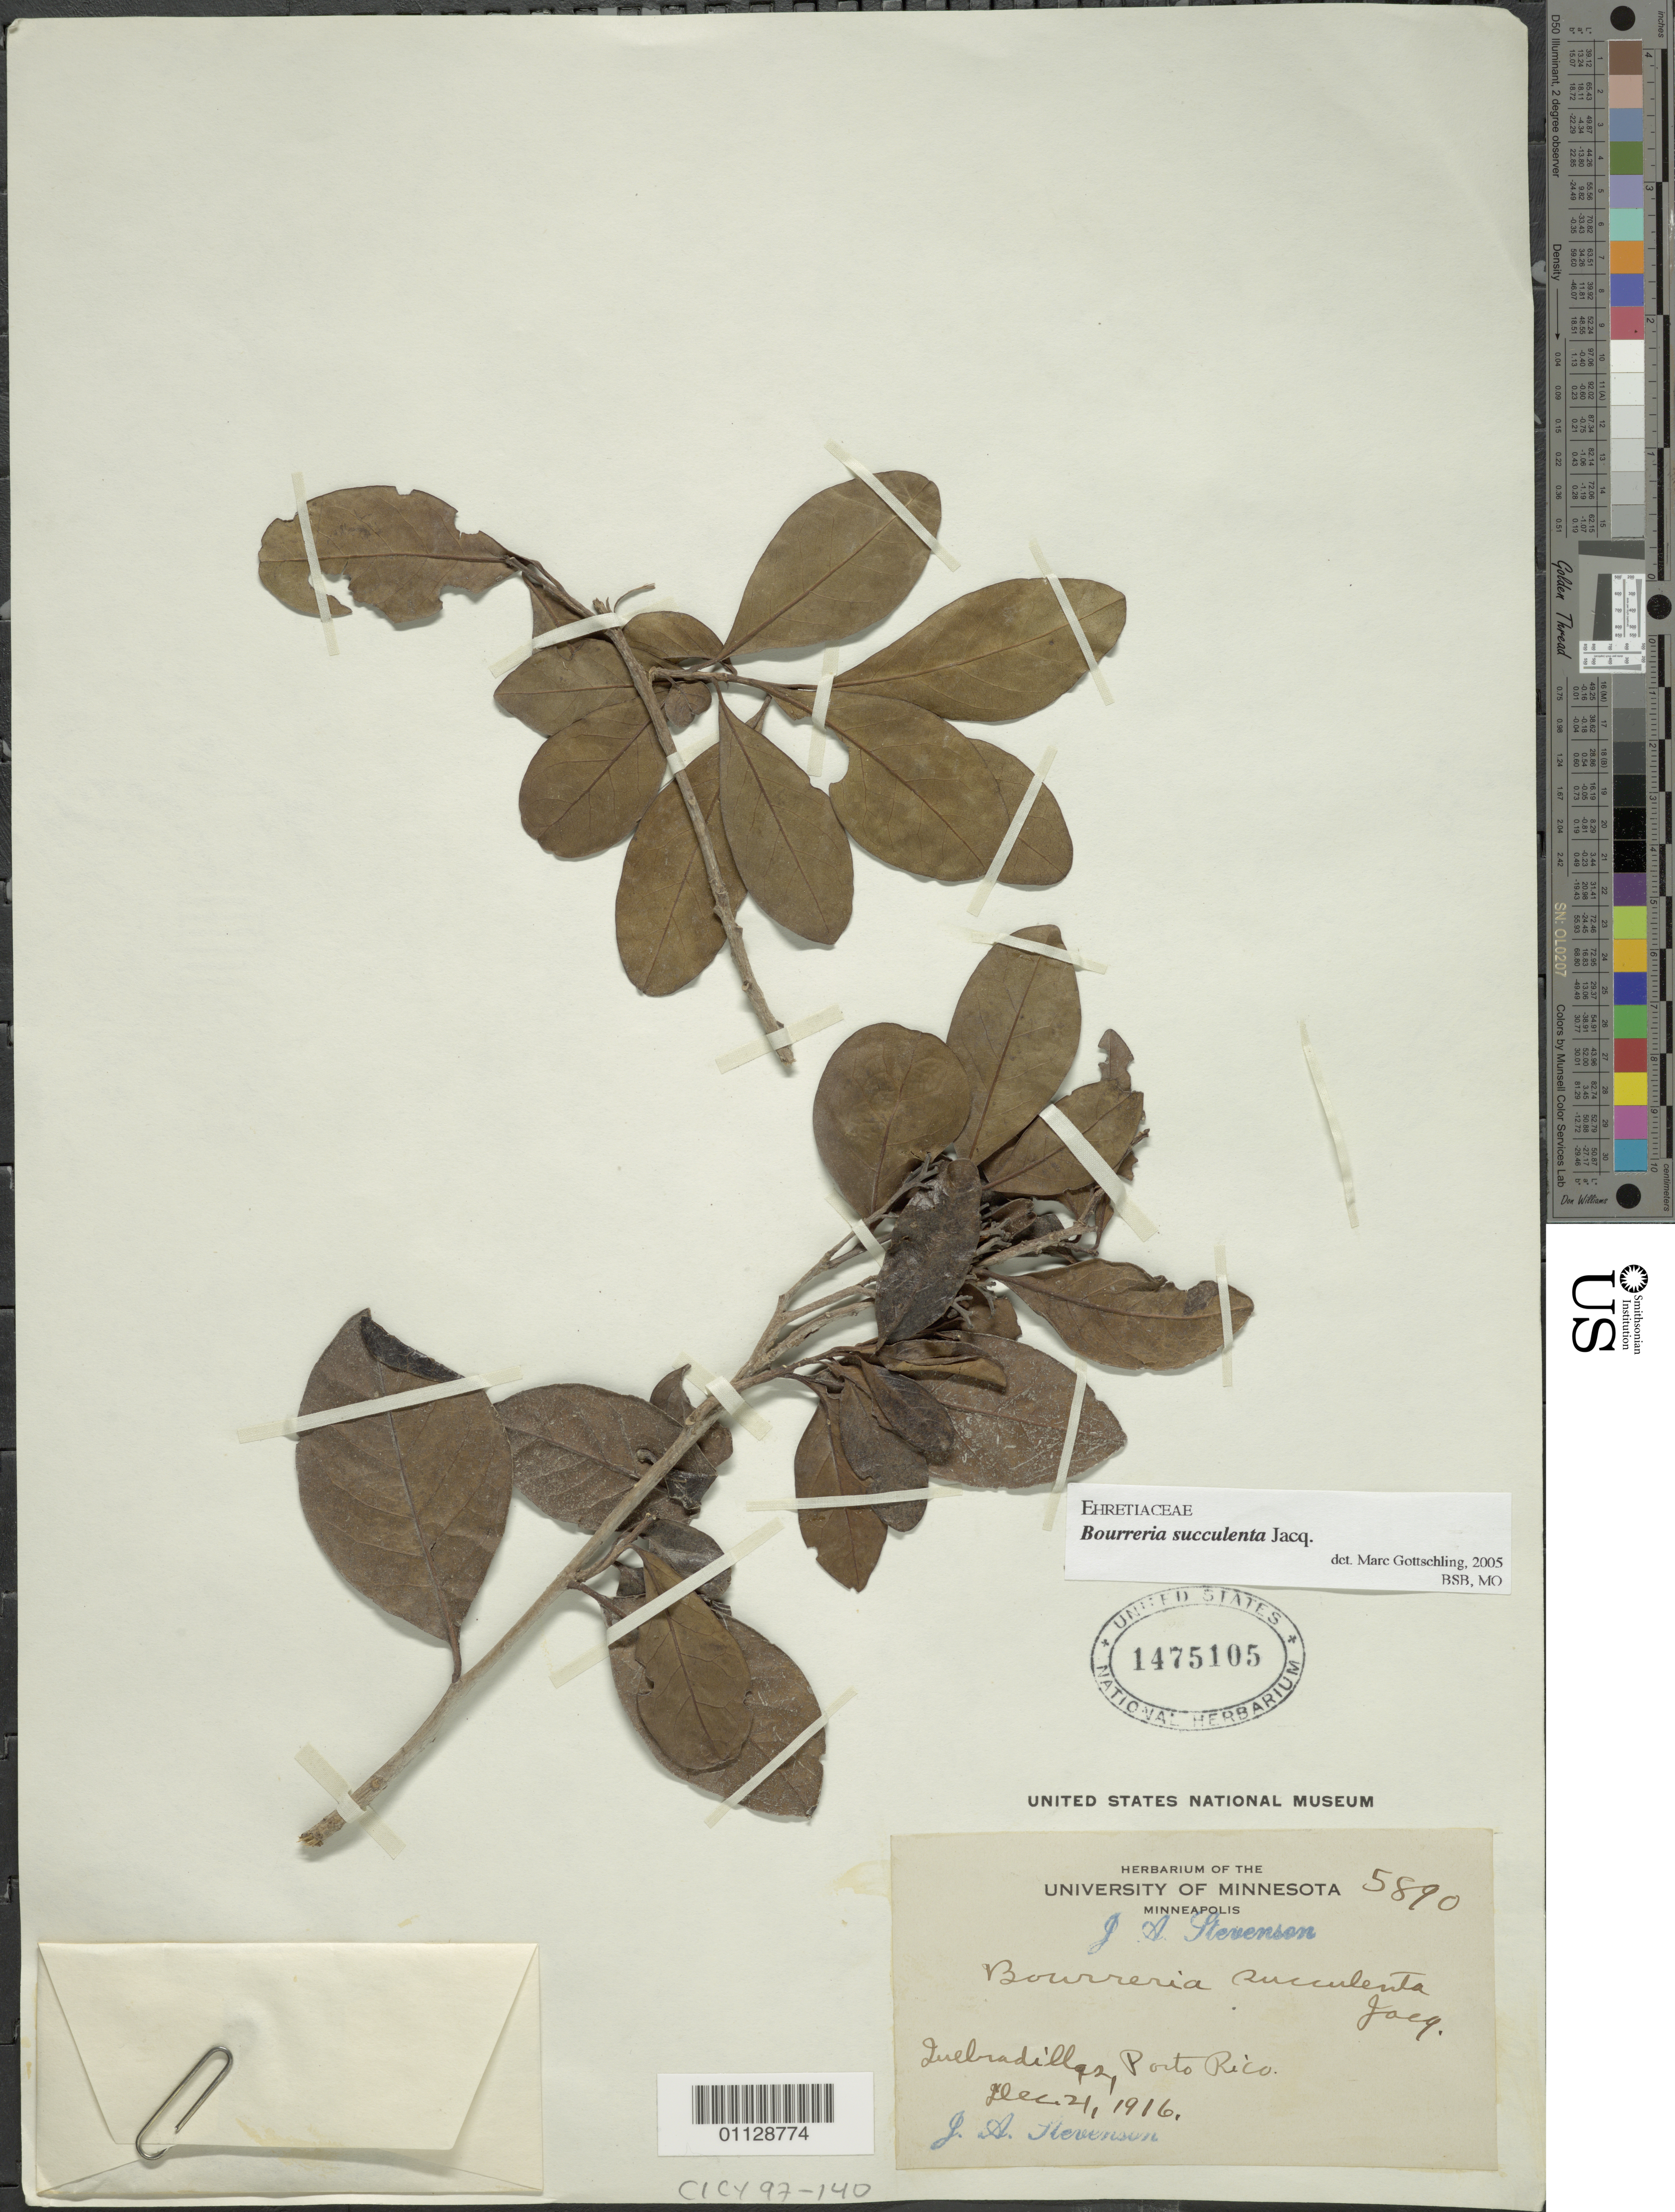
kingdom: Plantae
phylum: Tracheophyta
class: Magnoliopsida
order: Boraginales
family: Ehretiaceae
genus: Bourreria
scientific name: Bourreria succulenta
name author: Jacq.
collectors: J. Stevenson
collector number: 5890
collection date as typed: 21 Dec 1916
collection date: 1916-12-21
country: Puerto Rico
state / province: Quebradillas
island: Puerto Rico I.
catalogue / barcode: US 1475105